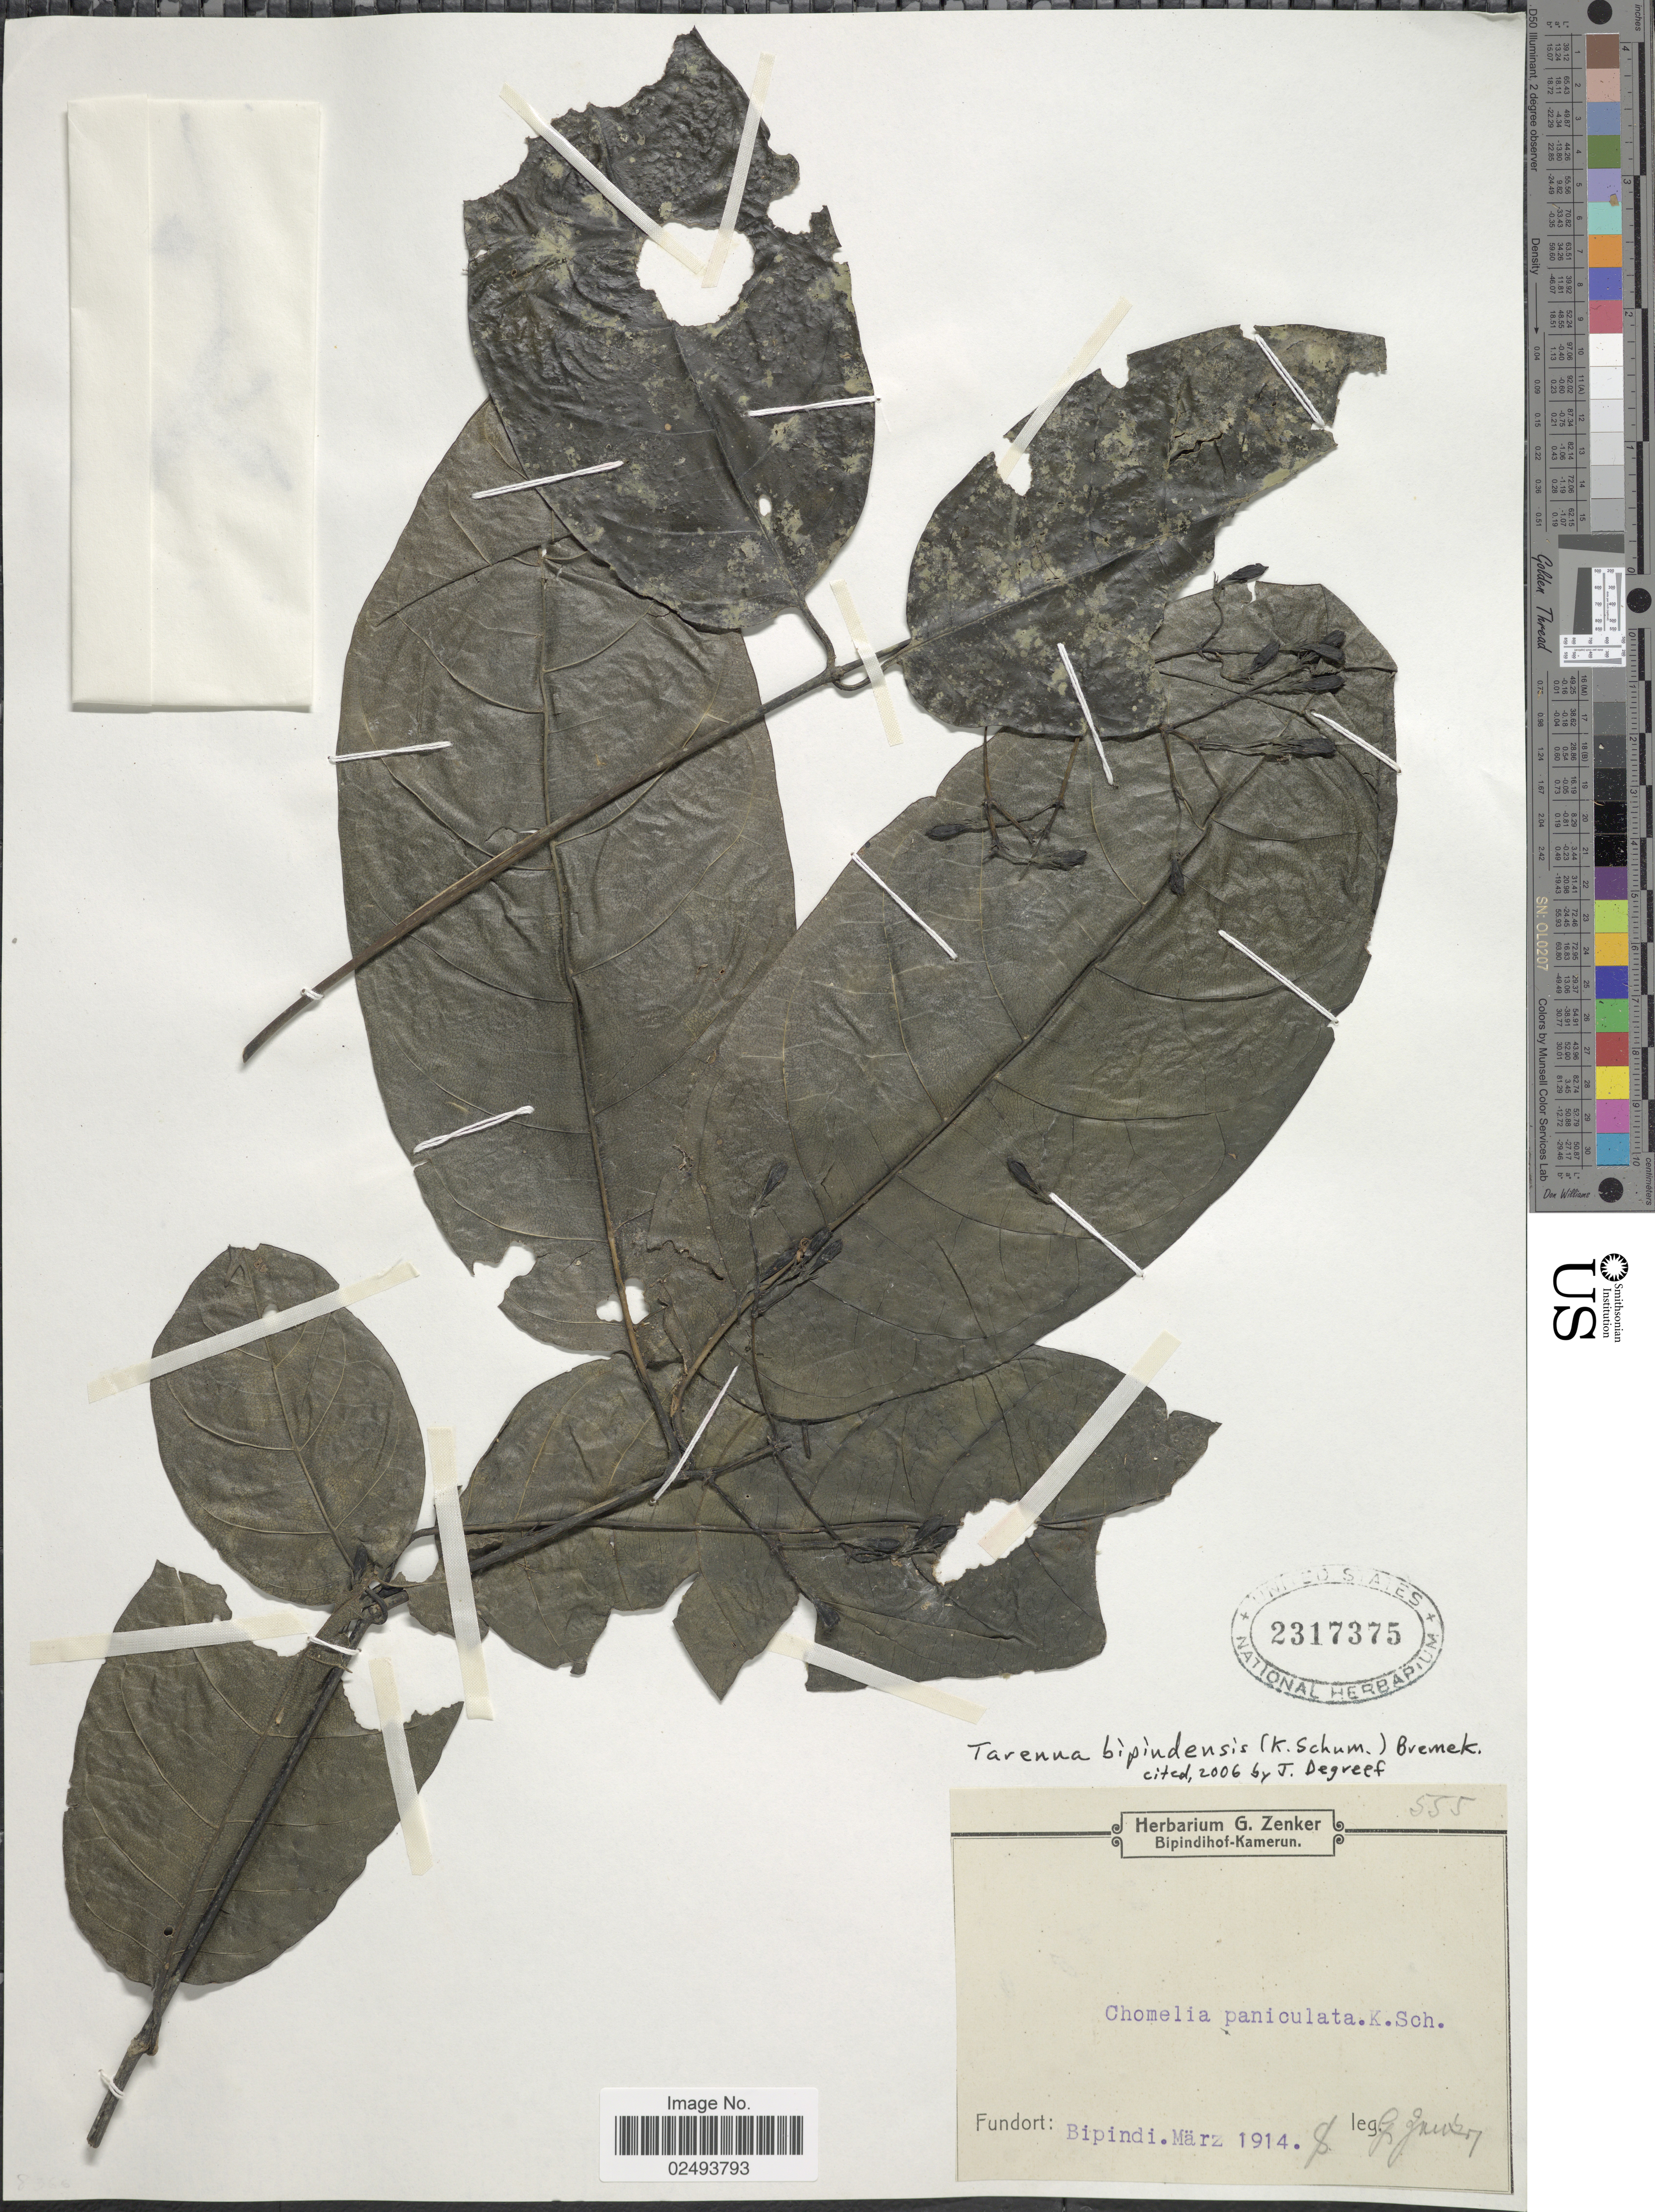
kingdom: Plantae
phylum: Tracheophyta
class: Magnoliopsida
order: Gentianales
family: Rubiaceae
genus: Tarenna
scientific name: Tarenna bipindensis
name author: (K. Schum.) Bremek.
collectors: G. A. Zenker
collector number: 555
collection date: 1914-03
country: Cameroon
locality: Bipindi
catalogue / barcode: US 2317375